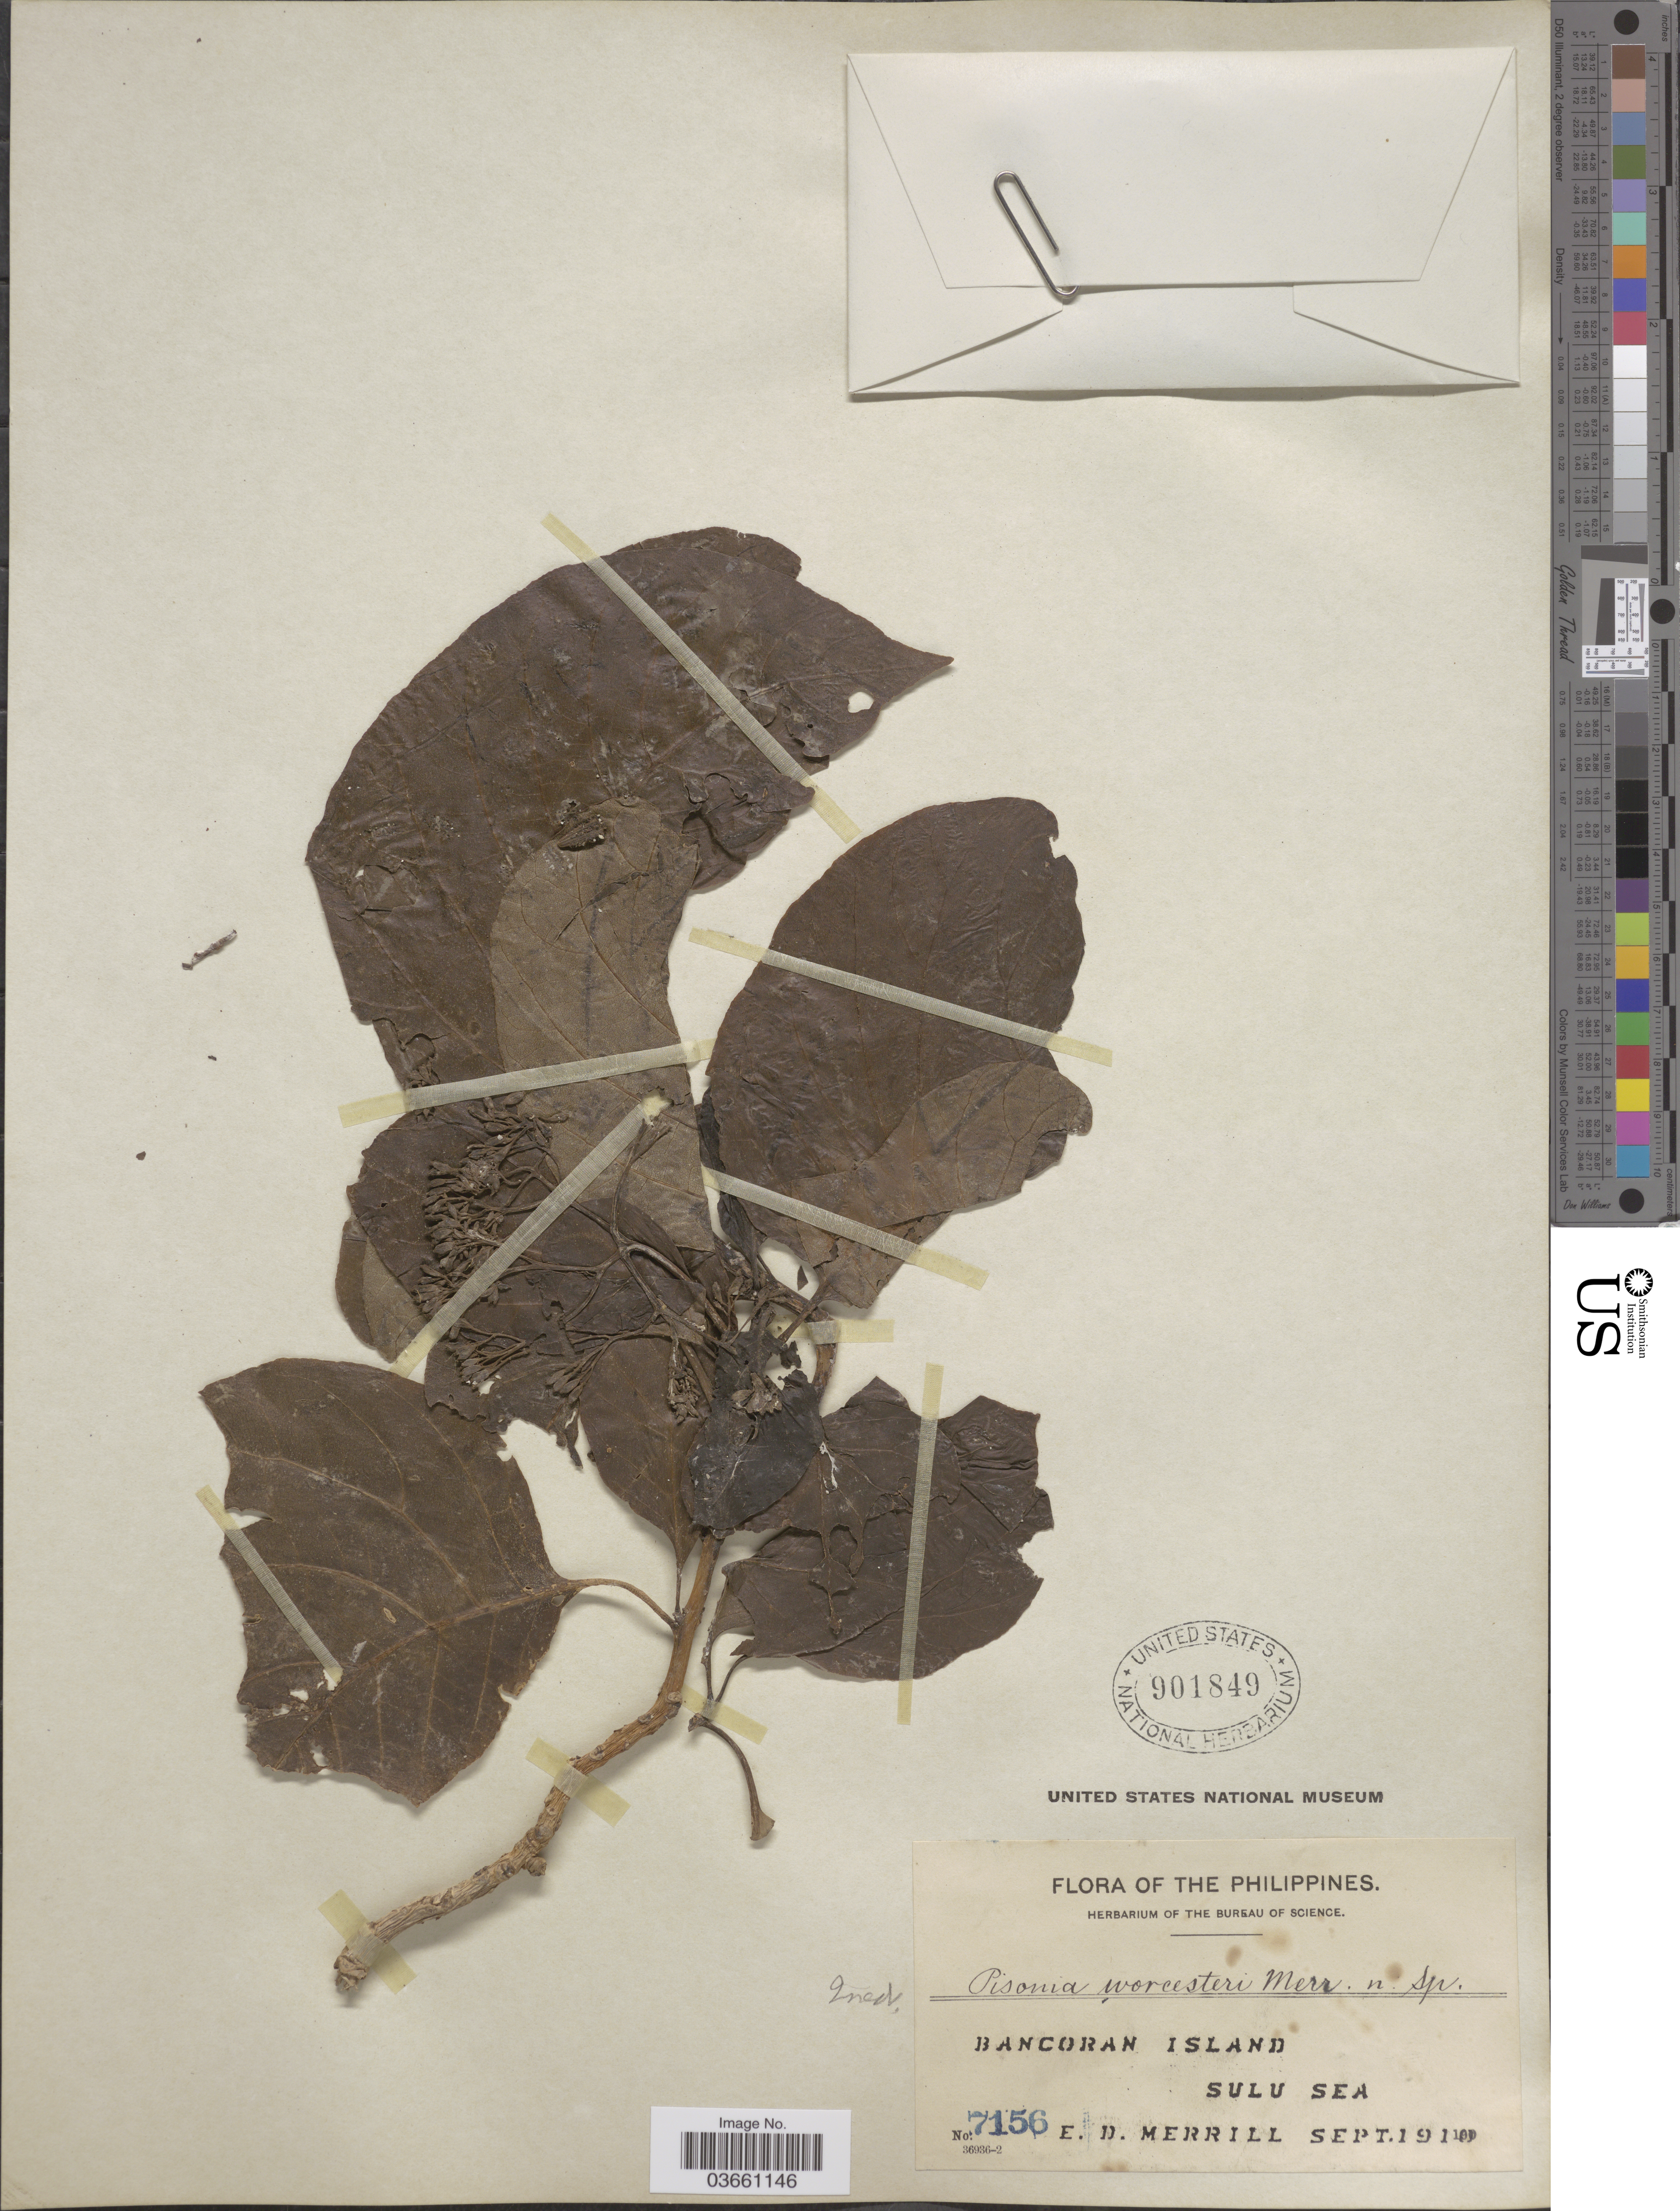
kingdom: Plantae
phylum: Tracheophyta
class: Magnoliopsida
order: Caryophyllales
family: Nyctaginaceae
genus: Pisonia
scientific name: Pisonia umbellifera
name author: (J.R. Forst. & G. Forst.) Seem.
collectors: E. D. Merrill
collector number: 7156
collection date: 1910-09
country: Philippines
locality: Bancoran Island. Sulu Sea.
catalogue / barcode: US 901849